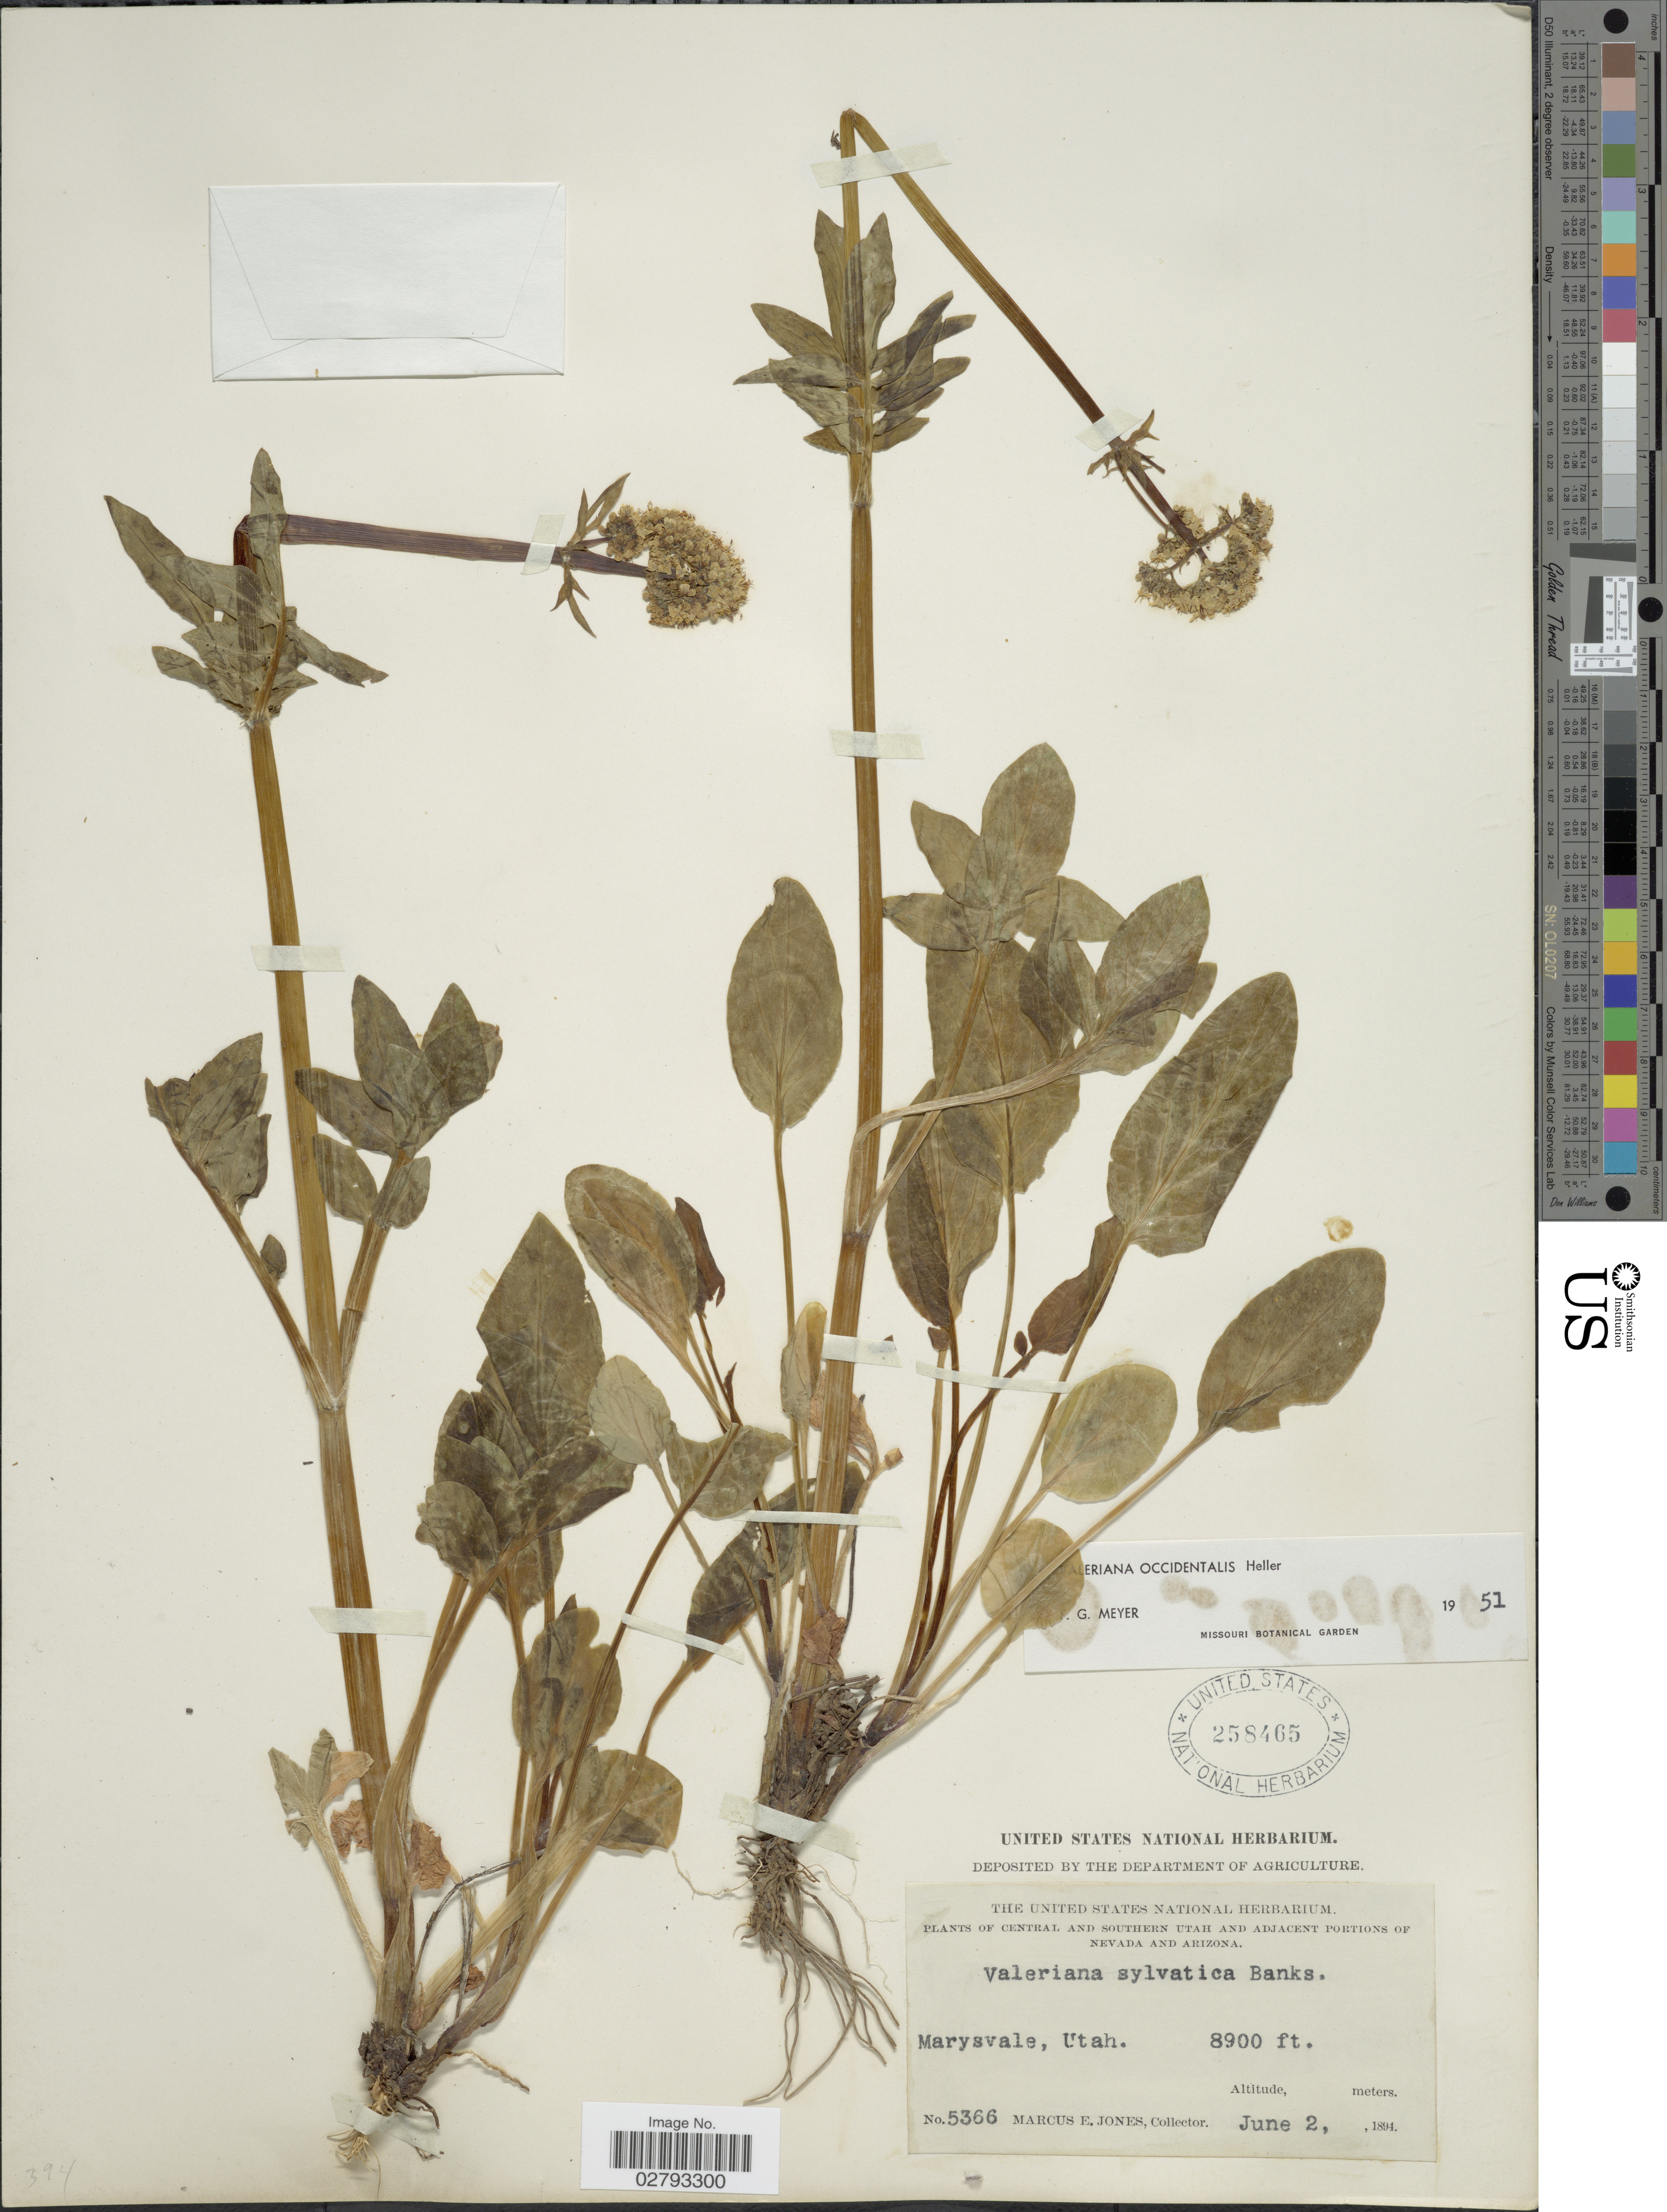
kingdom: Plantae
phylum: Tracheophyta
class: Magnoliopsida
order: Dipsacales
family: Caprifoliaceae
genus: Valeriana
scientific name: Valeriana occidentalis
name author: A. Heller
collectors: M. E. Jones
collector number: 5366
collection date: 1894-06-02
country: United States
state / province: Utah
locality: Central and Southern Utah. Marysvale.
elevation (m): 2713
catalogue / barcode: US 258465